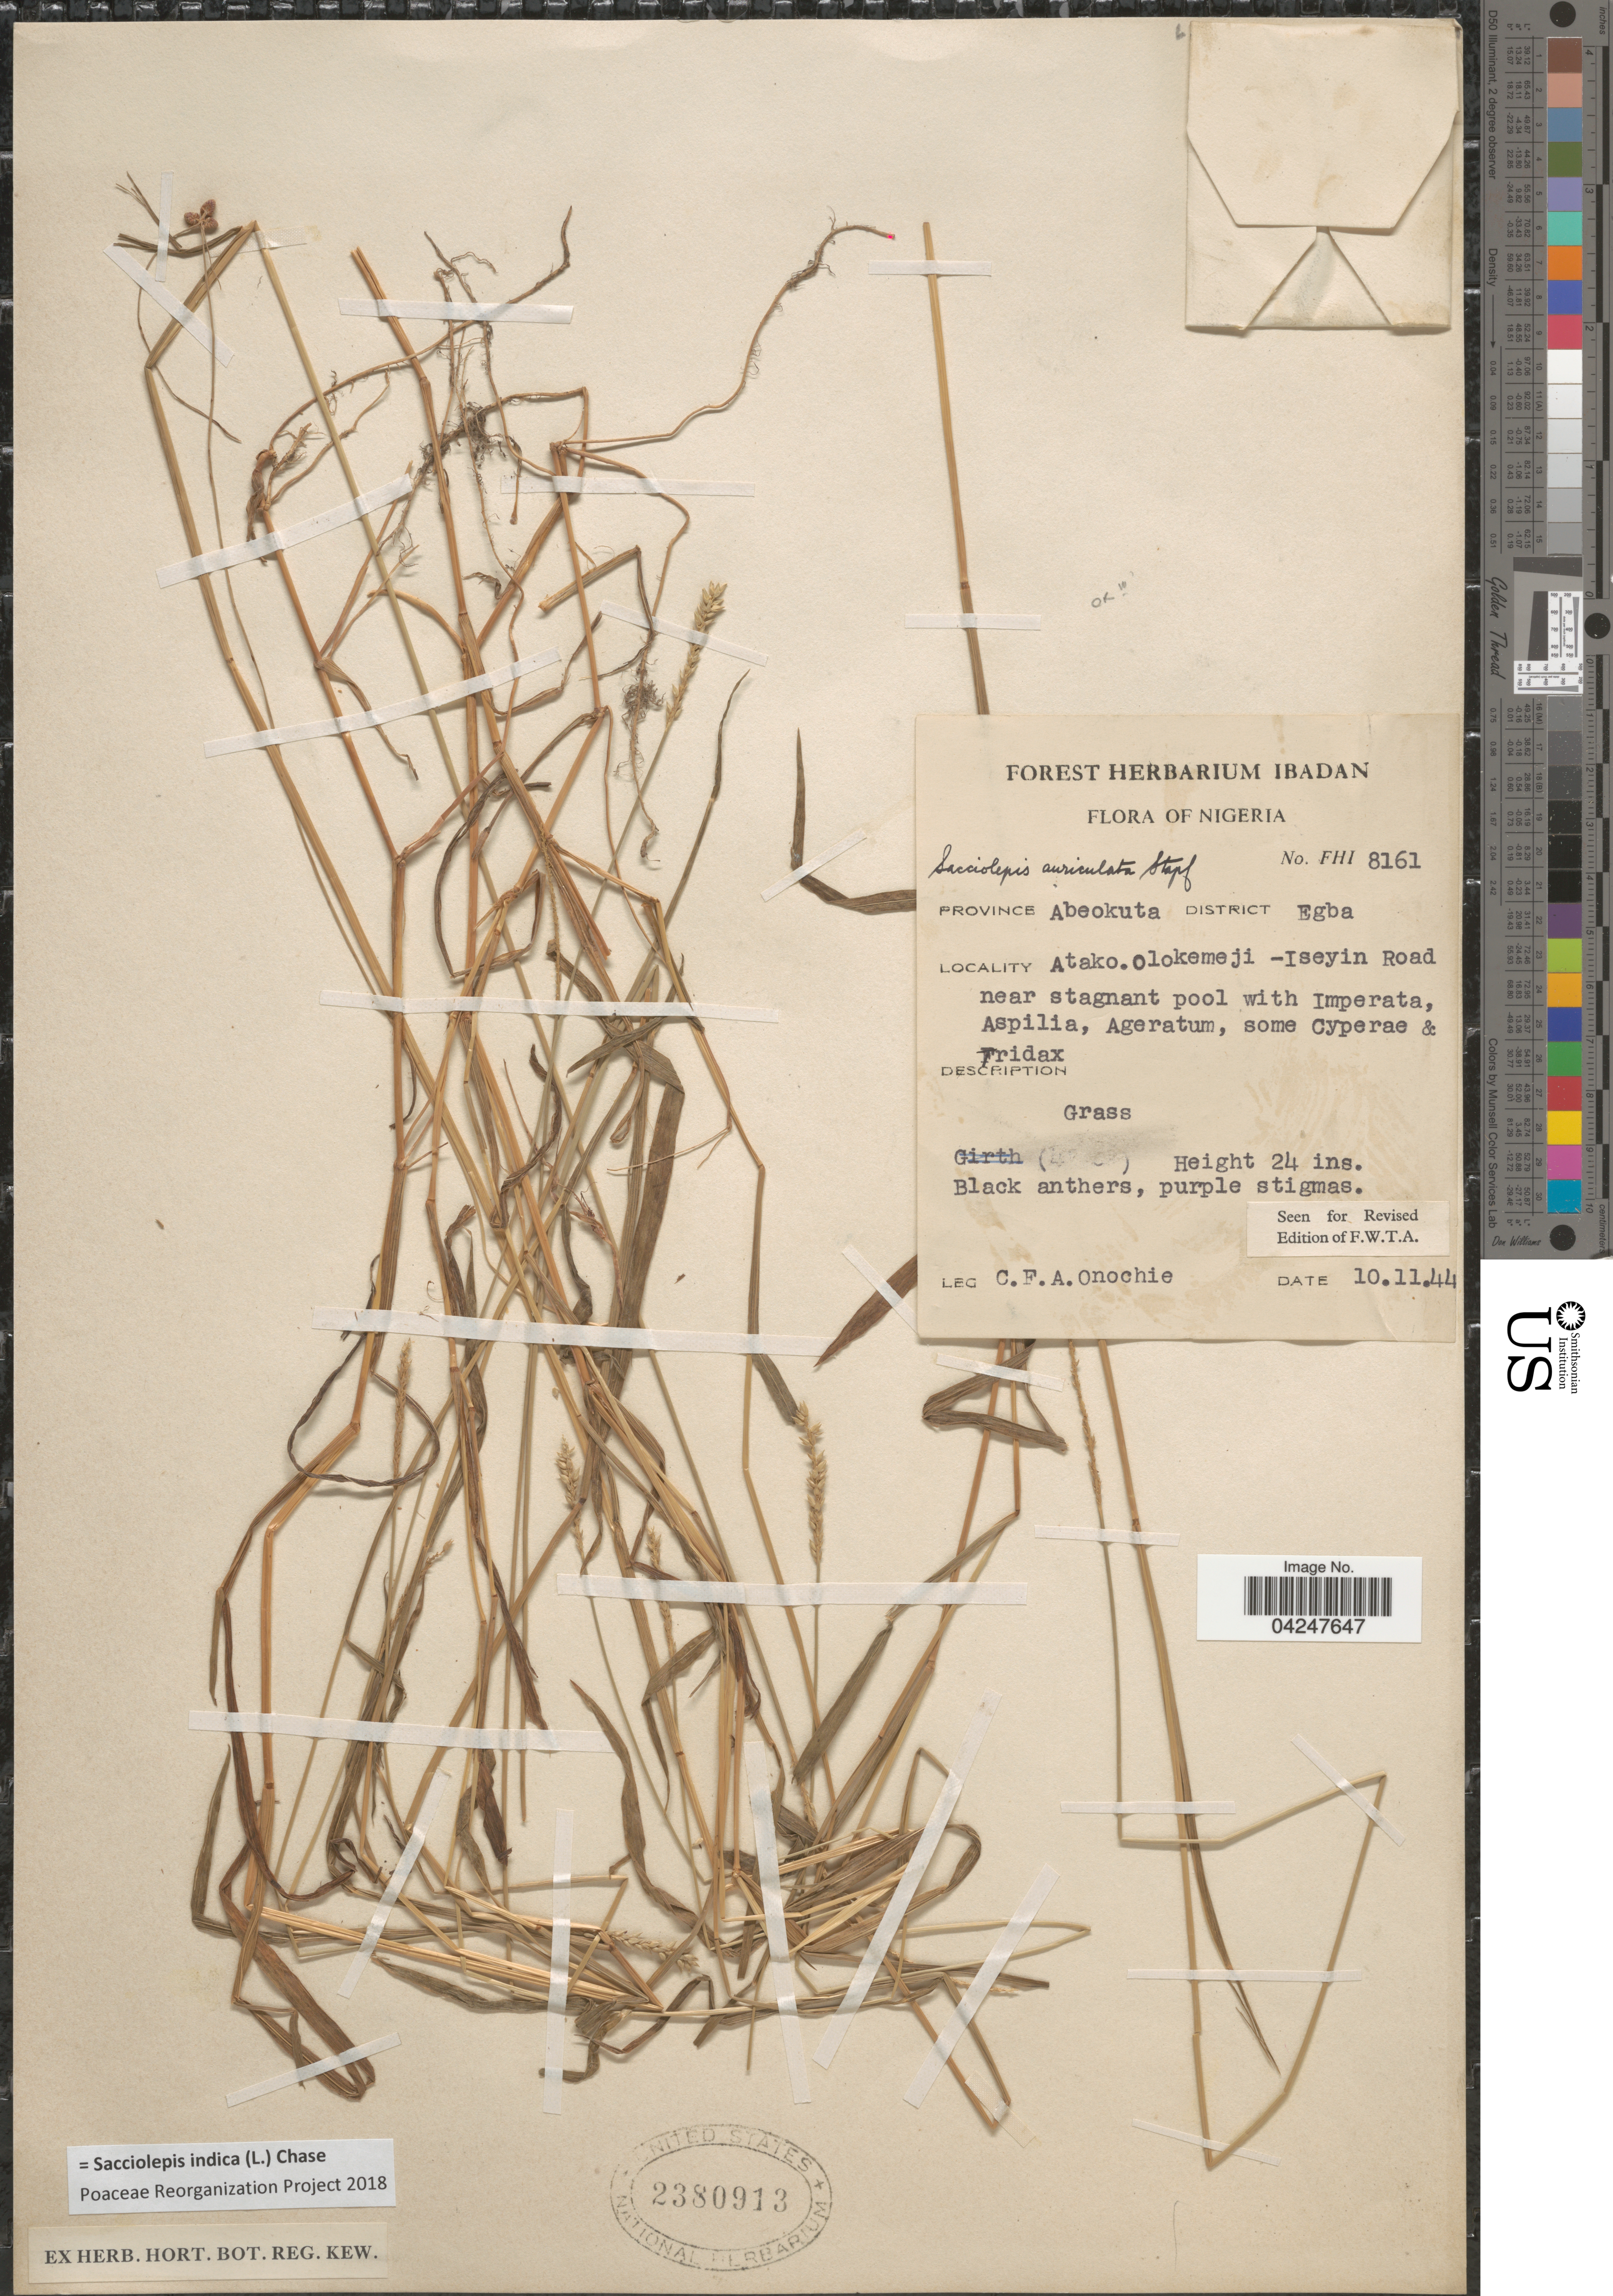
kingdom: Plantae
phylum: Tracheophyta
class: Liliopsida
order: Poales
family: Poaceae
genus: Sacciolepis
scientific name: Sacciolepis indica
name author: (L.) Chase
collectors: C. Onochie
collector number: FHI8161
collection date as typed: Transcribed d/m/y: 10/11/44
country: Nigeria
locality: Province Abeokuta. District Egba. Atako. Olokemeji-Iseyin Road near stagnant pool.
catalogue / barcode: US 2380913